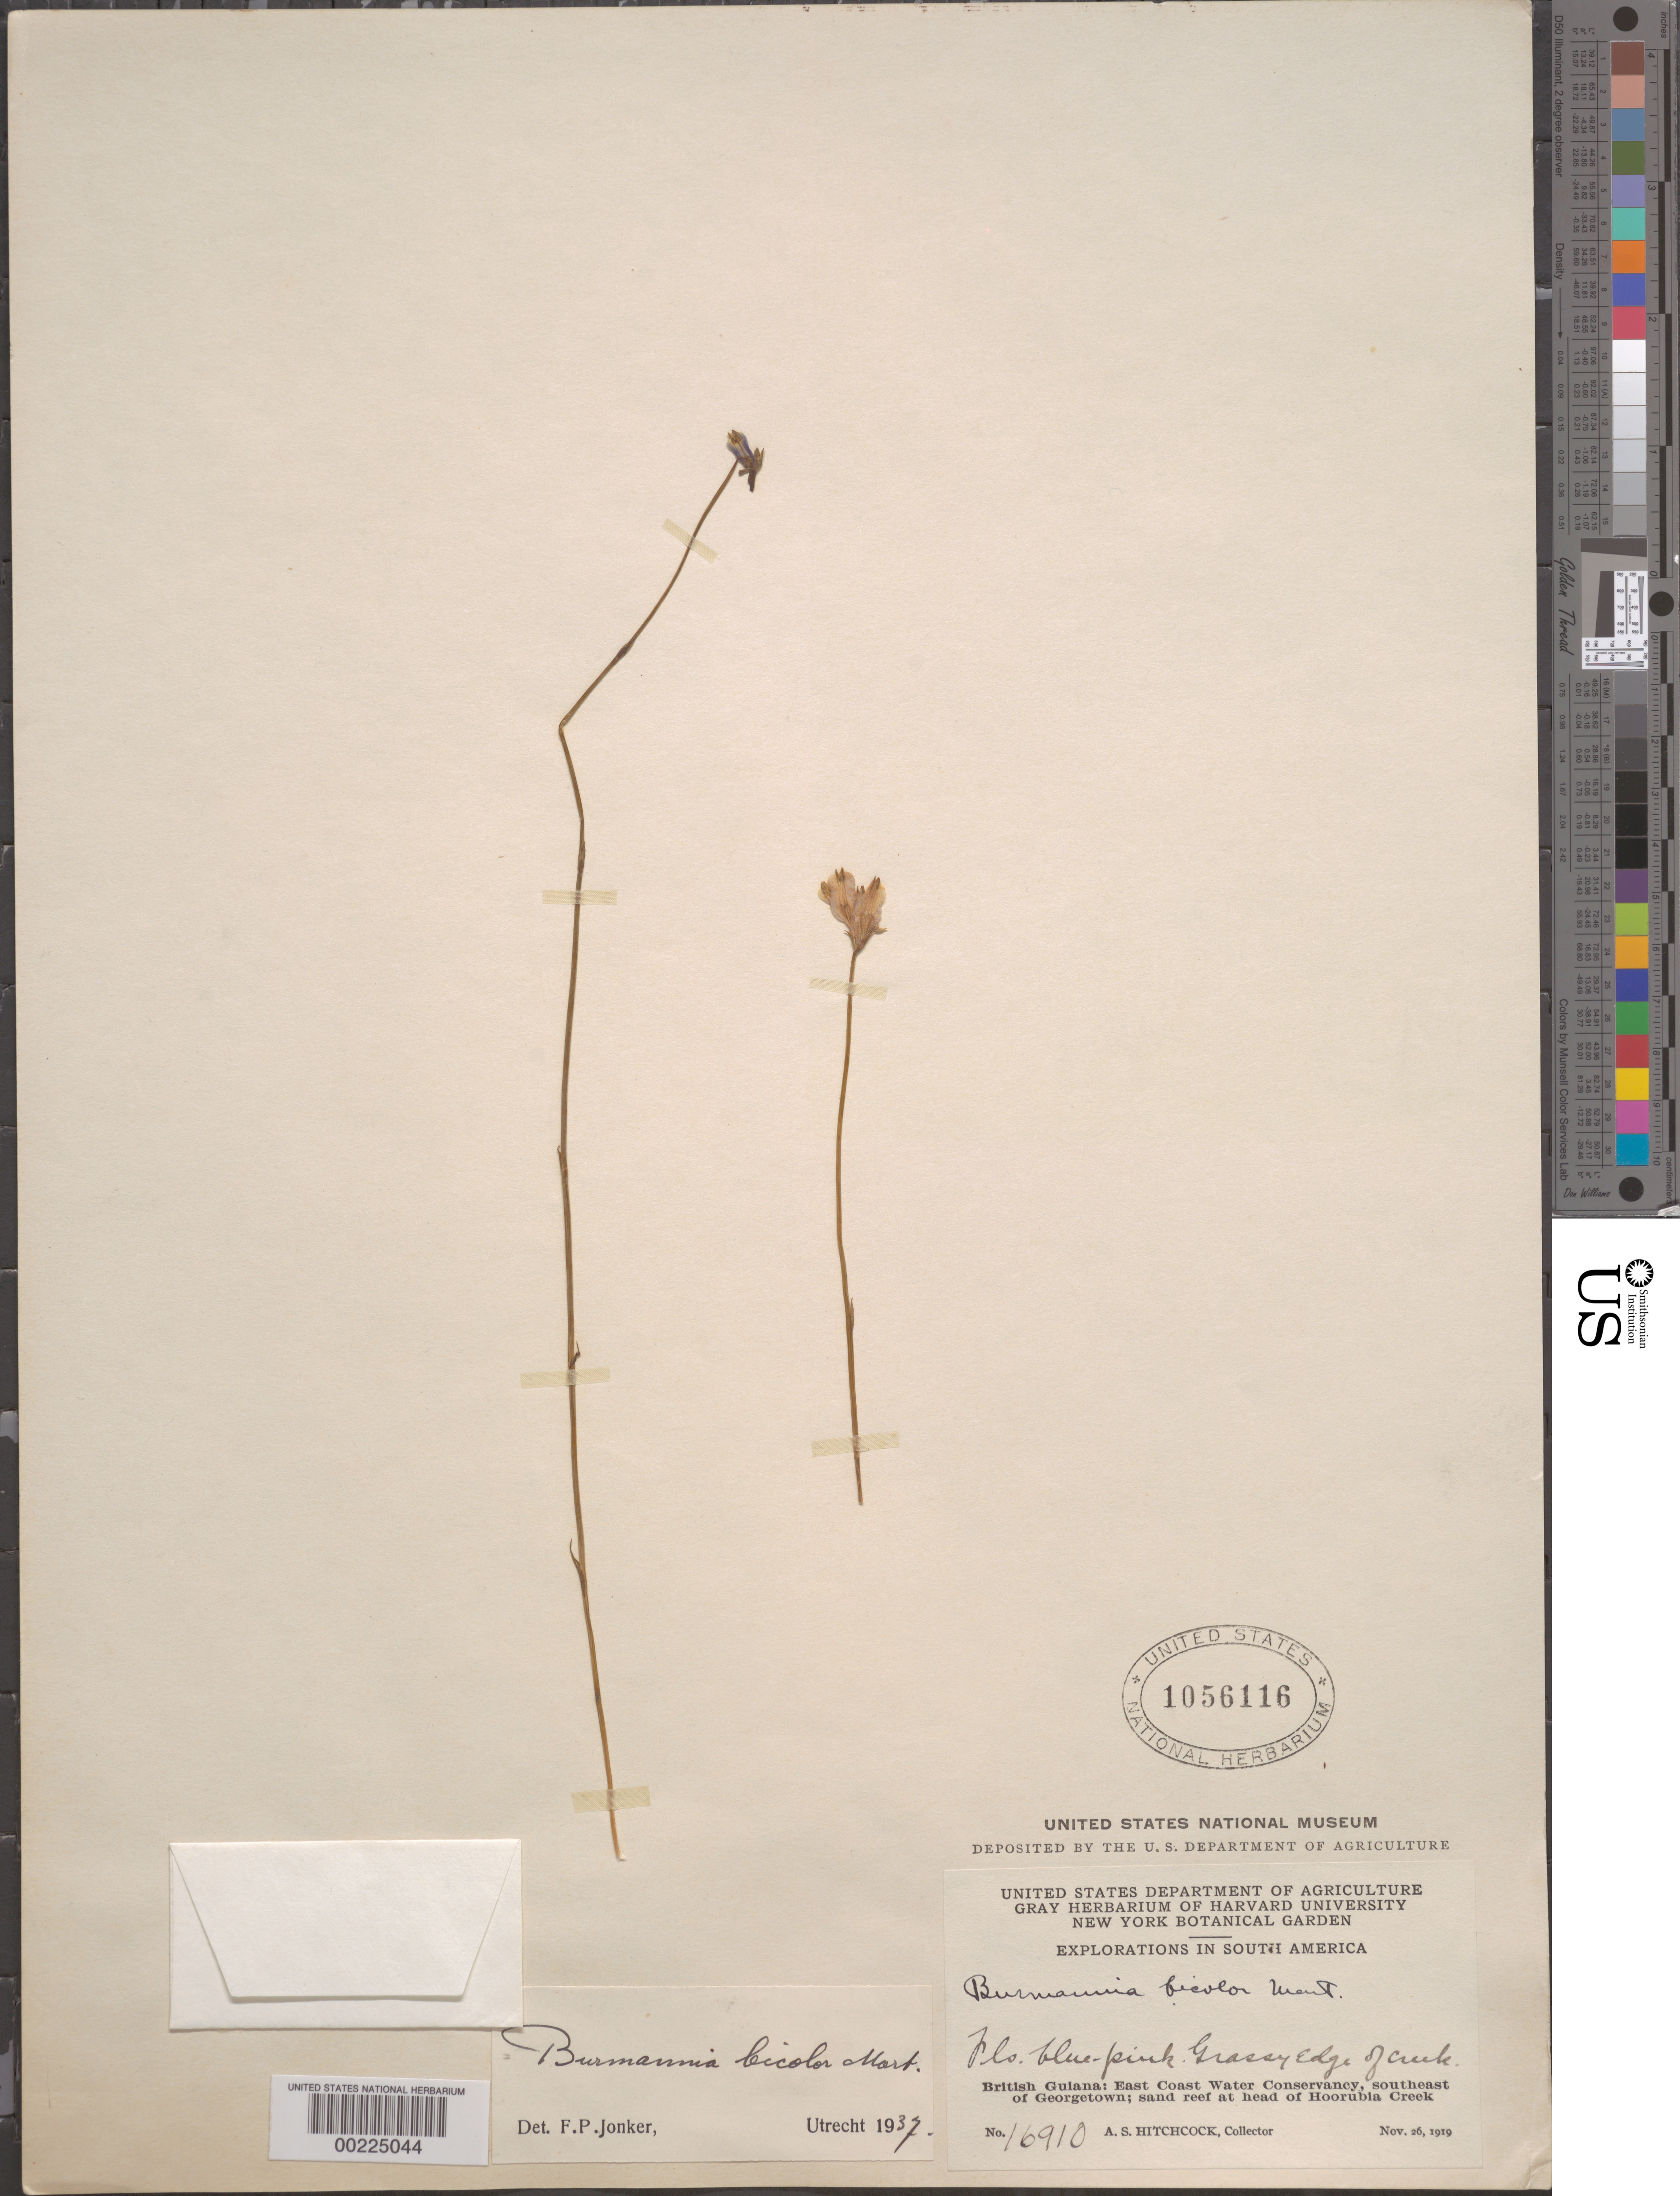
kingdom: Plantae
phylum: Tracheophyta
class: Liliopsida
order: Dioscoreales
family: Burmanniaceae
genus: Burmannia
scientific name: Burmannia bicolor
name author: Mart.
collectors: A. S. Hitchcock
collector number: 16910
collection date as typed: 26 Nov 1919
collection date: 1919-11-26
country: Guyana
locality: East Coast Water Conservancy, southeast of Georgetown; sand reef at head of Hoorubia Creek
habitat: Flowers blue-pink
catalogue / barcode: US 1056116